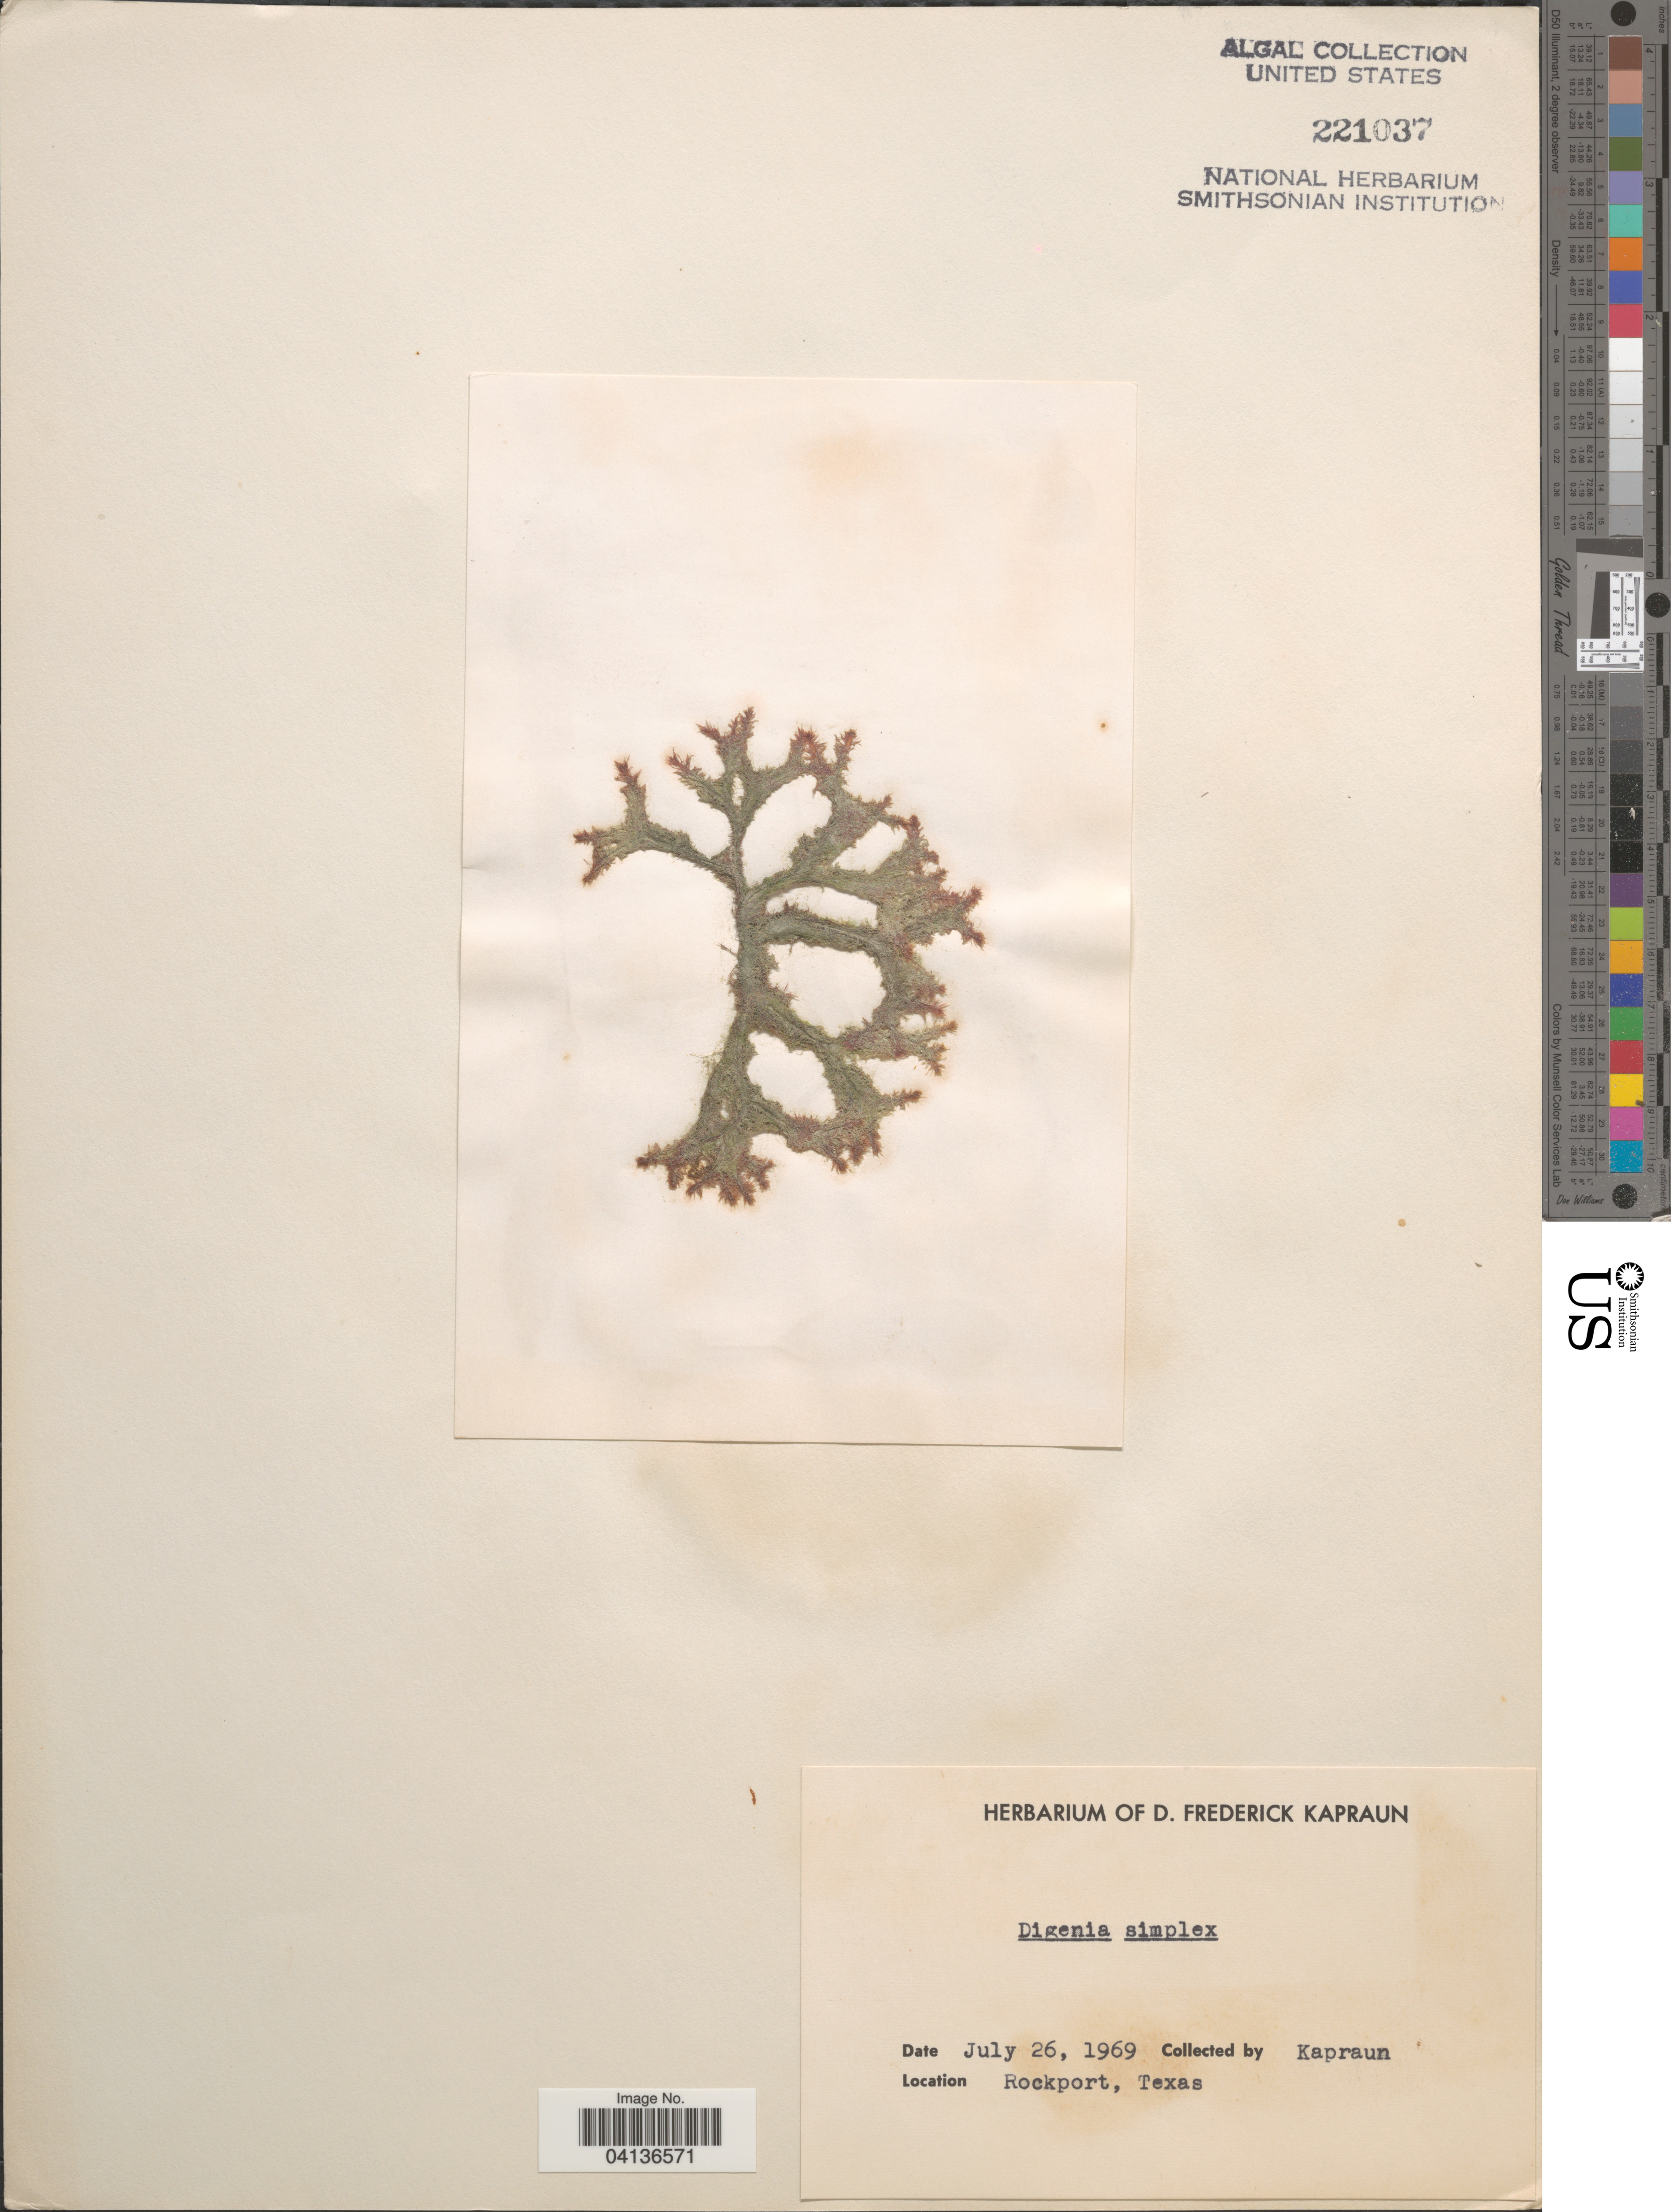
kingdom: Plantae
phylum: Rhodophyta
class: Florideophyceae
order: Ceramiales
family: Rhodomelaceae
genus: Digenea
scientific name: Digenea simplex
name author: (Wulfen) C. Agardh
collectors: D. F. Kapraun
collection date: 1969-07-26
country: United States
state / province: Texas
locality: Rockport.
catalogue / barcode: US 221037